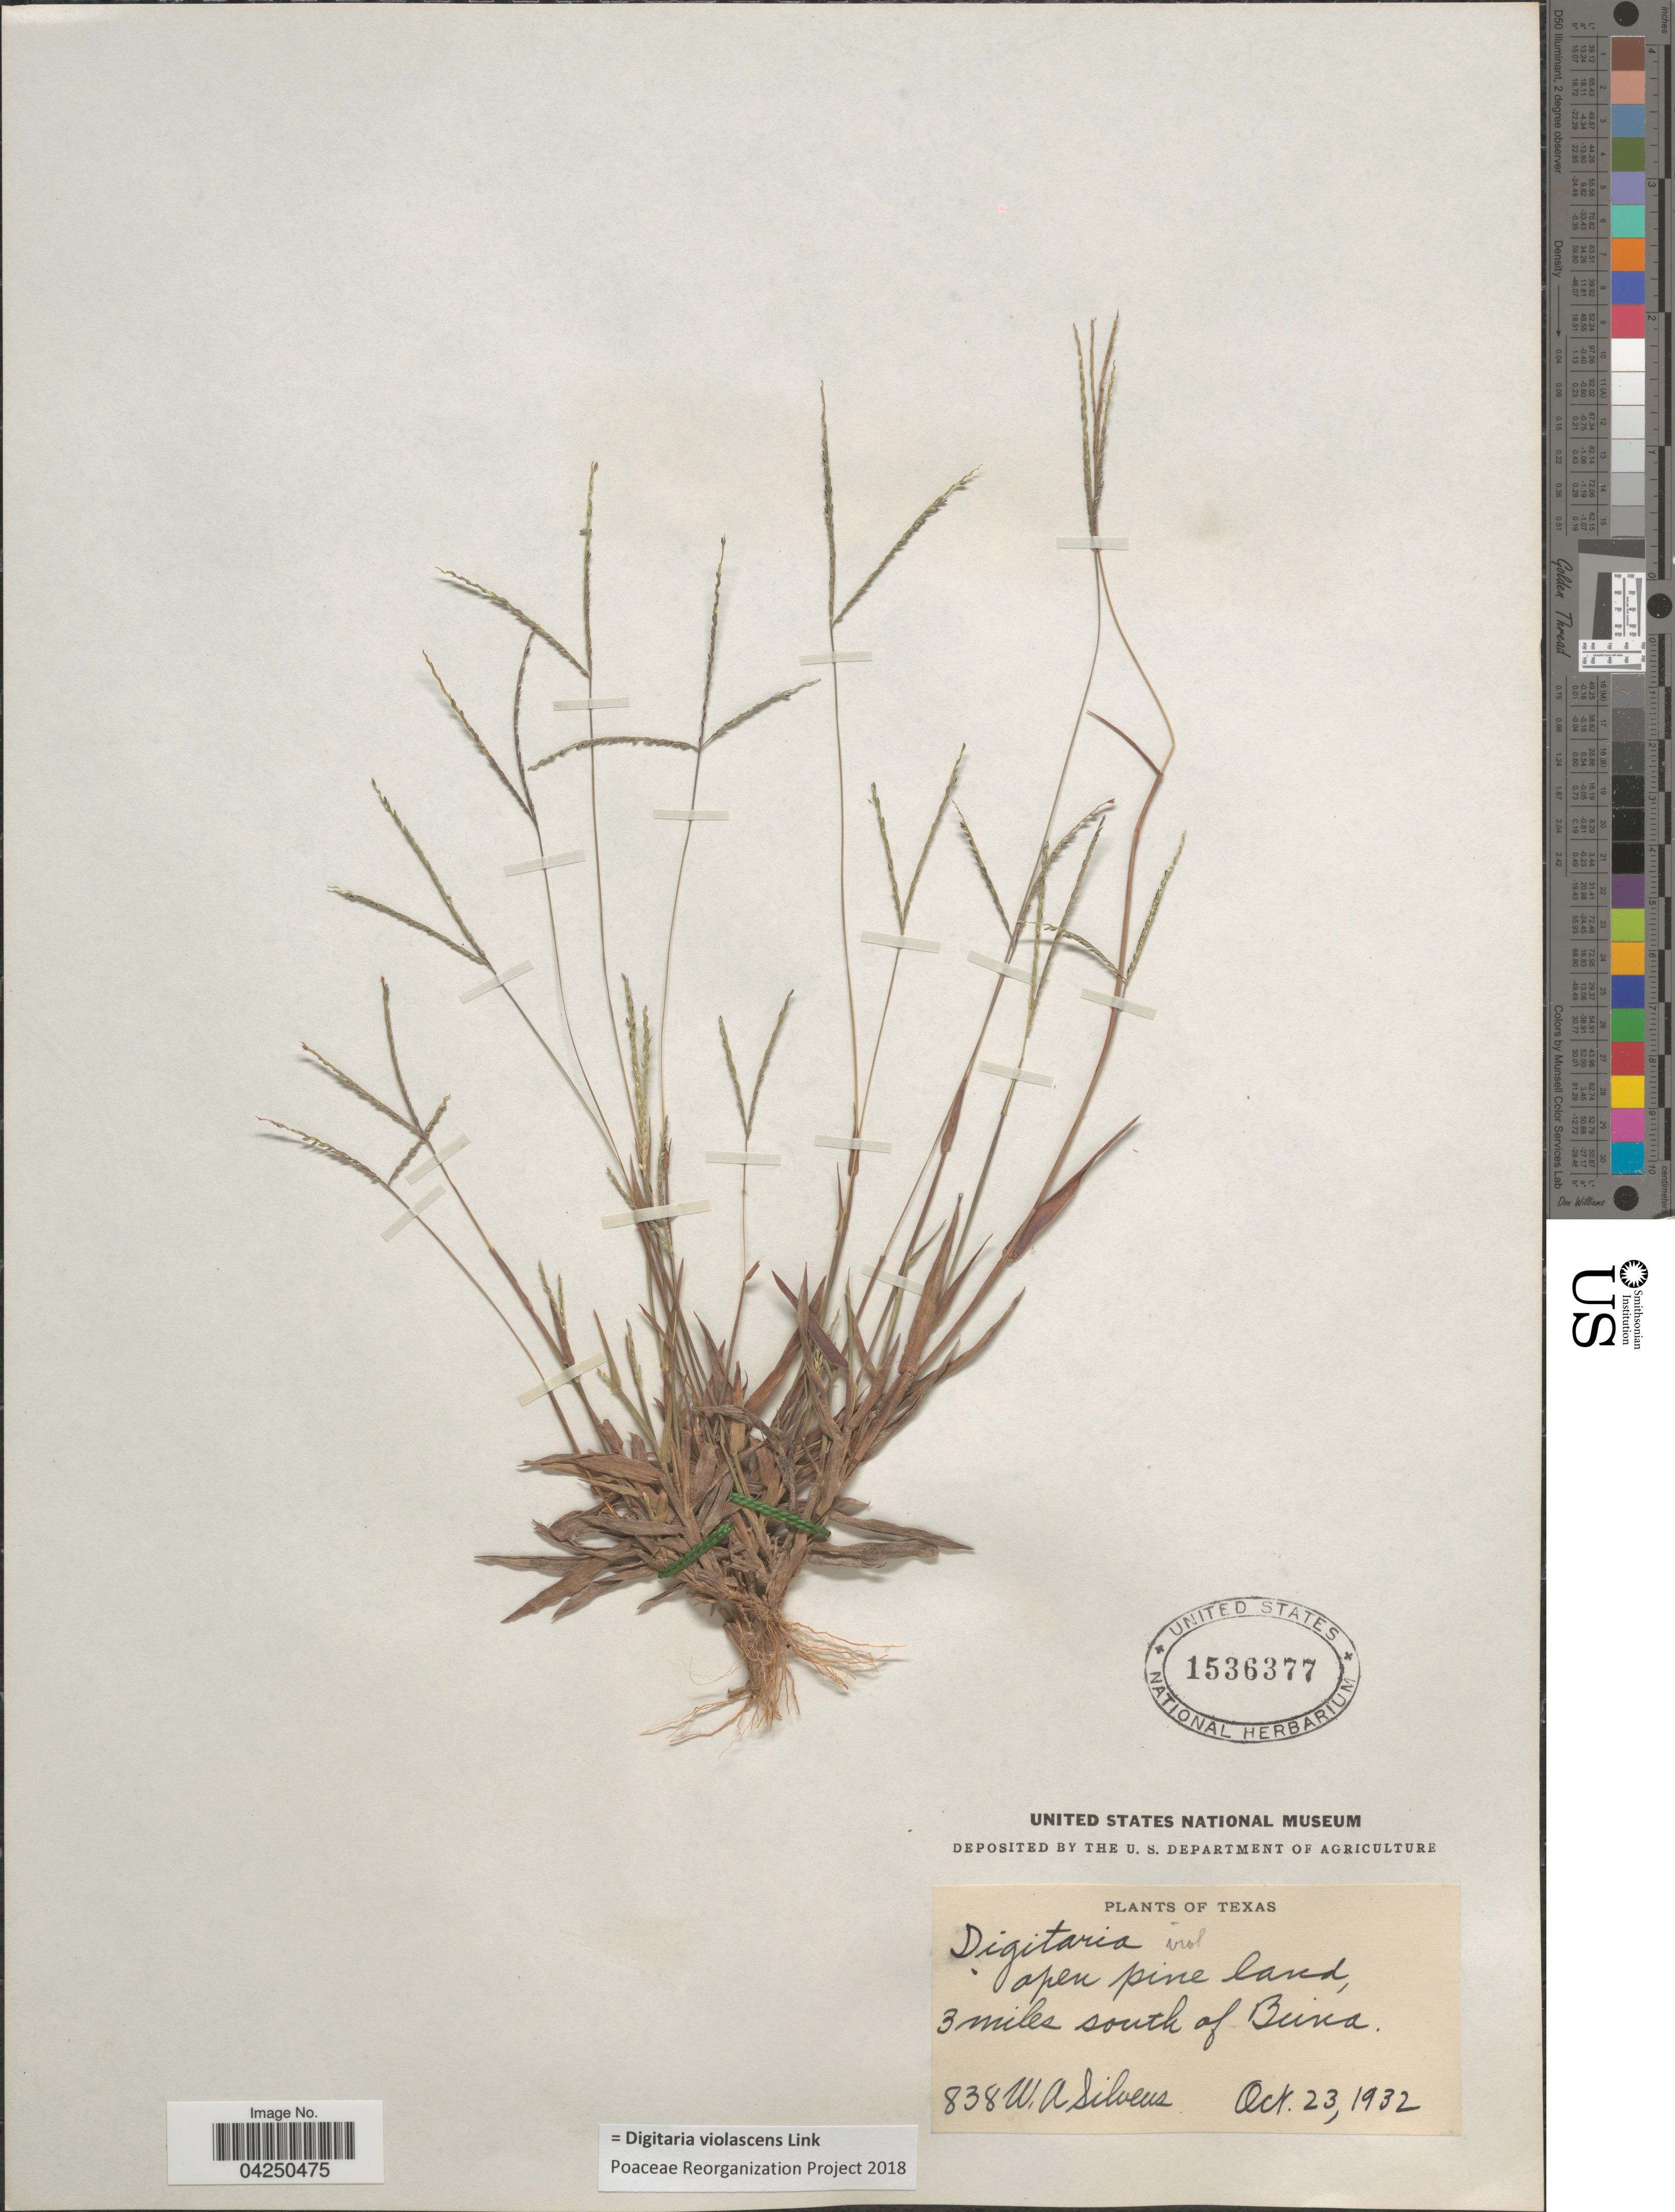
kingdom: Plantae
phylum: Tracheophyta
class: Liliopsida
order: Poales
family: Poaceae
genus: Digitaria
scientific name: Digitaria violascens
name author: Link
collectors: W. Silveus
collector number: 838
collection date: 1932-10-23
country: United States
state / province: Texas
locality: Open pine land, 3 miles south of Buna.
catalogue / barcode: US 1536377